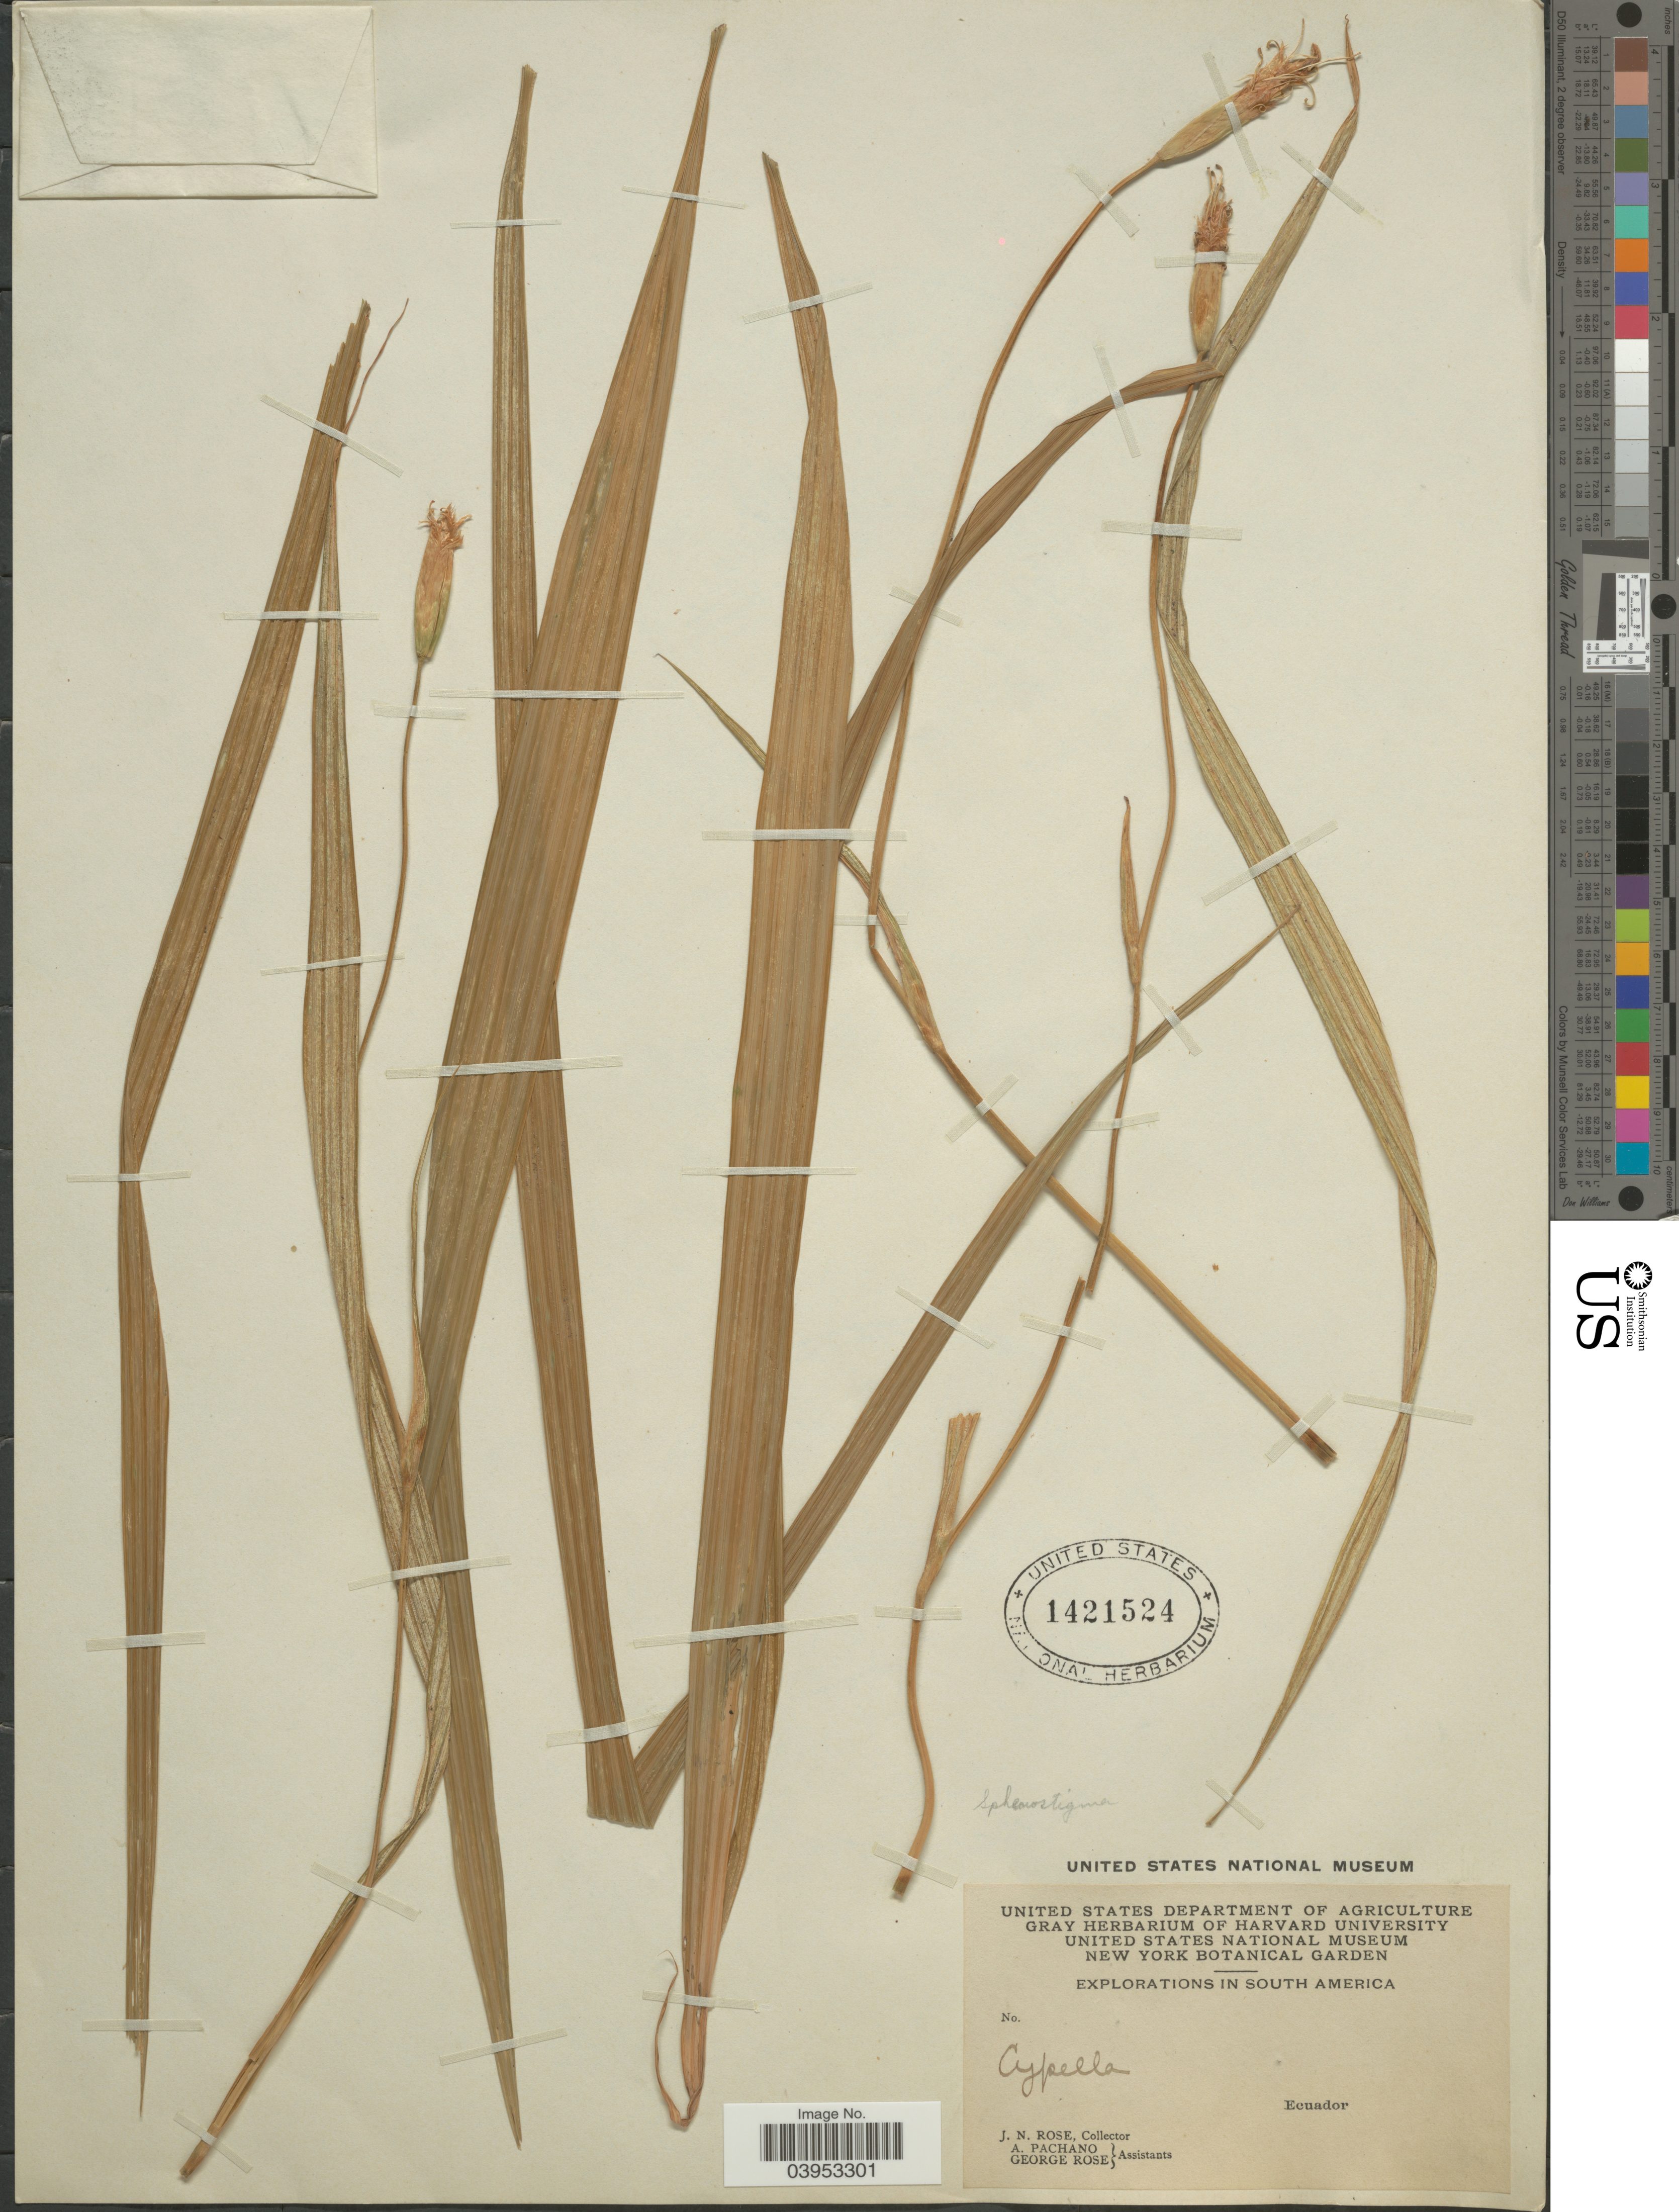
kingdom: Plantae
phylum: Tracheophyta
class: Liliopsida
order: Asparagales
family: Iridaceae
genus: Cypella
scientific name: Cypella sp.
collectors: J. N. Rose, A. Pachano & G. Rose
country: Ecuador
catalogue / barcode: US 1421524